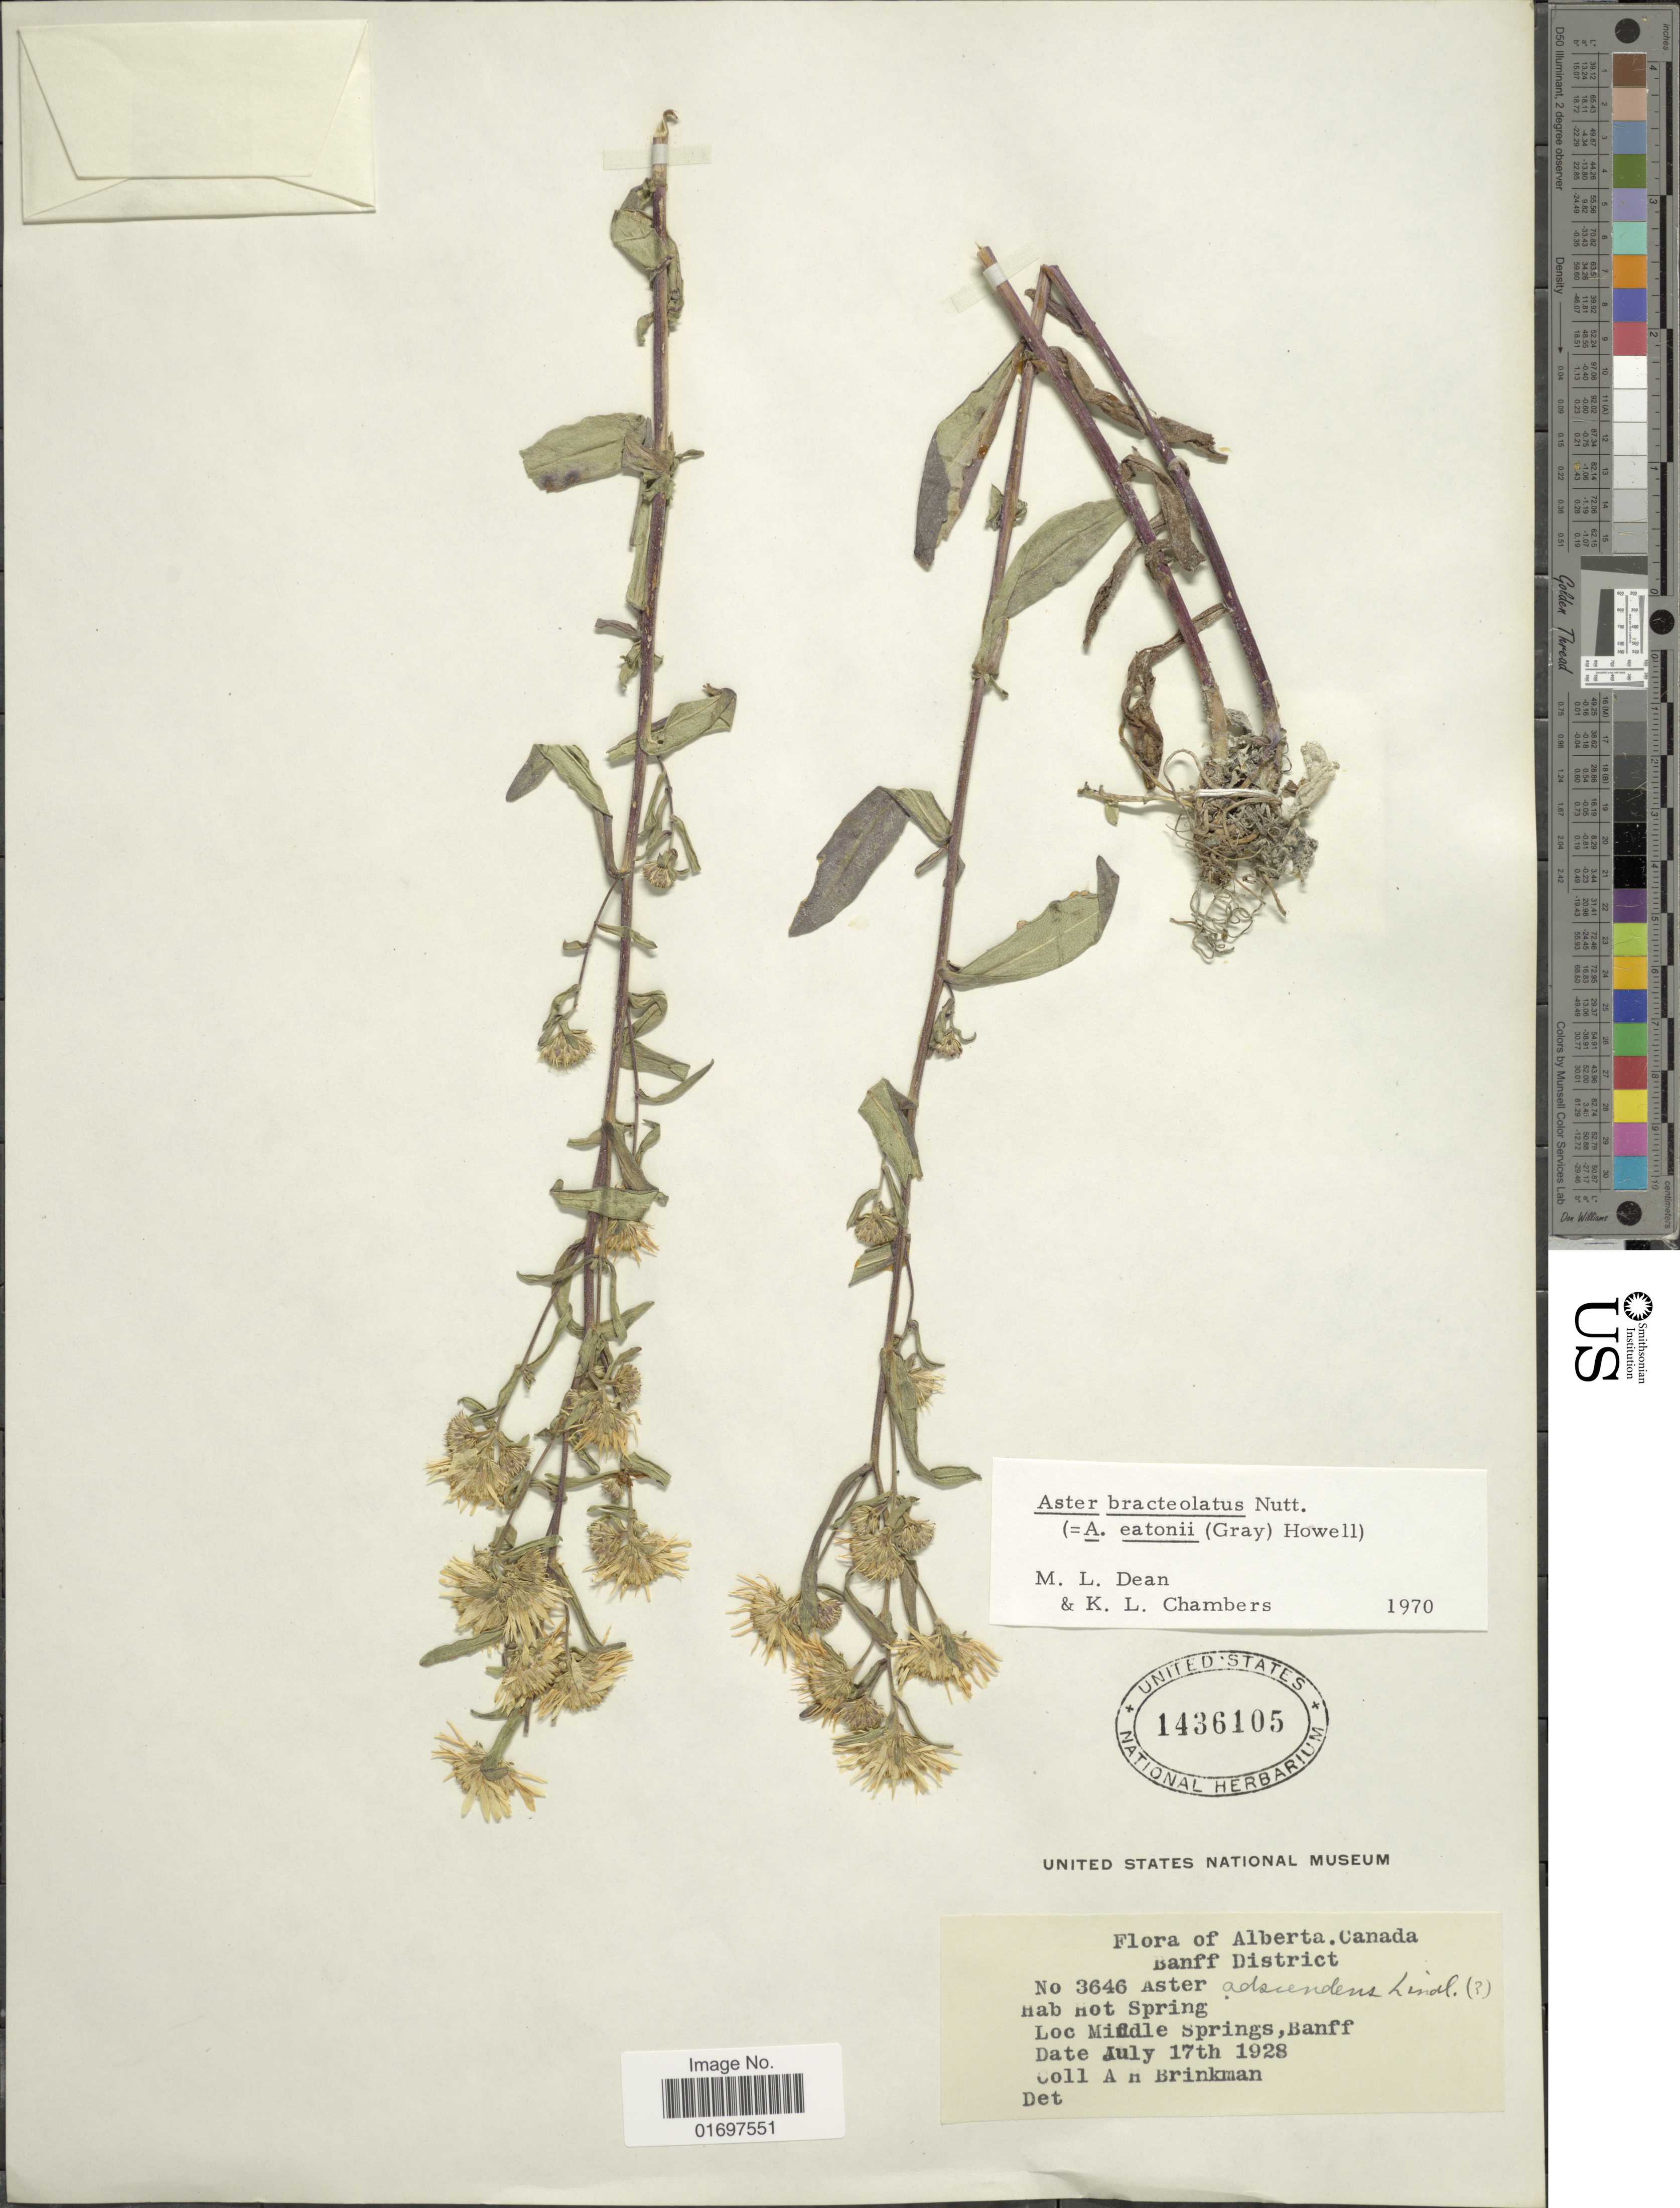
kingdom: Plantae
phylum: Tracheophyta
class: Magnoliopsida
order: Asterales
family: Asteraceae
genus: Symphyotrichum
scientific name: Symphyotrichum bracteolatum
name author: (Nutt.) G.L. Nesom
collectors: A. Brinkman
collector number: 3646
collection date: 1928-07-17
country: Canada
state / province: Alberta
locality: Alberta, Canada, Banff district. Hot spring. Middle Springs, Banff.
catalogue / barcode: US 1436105